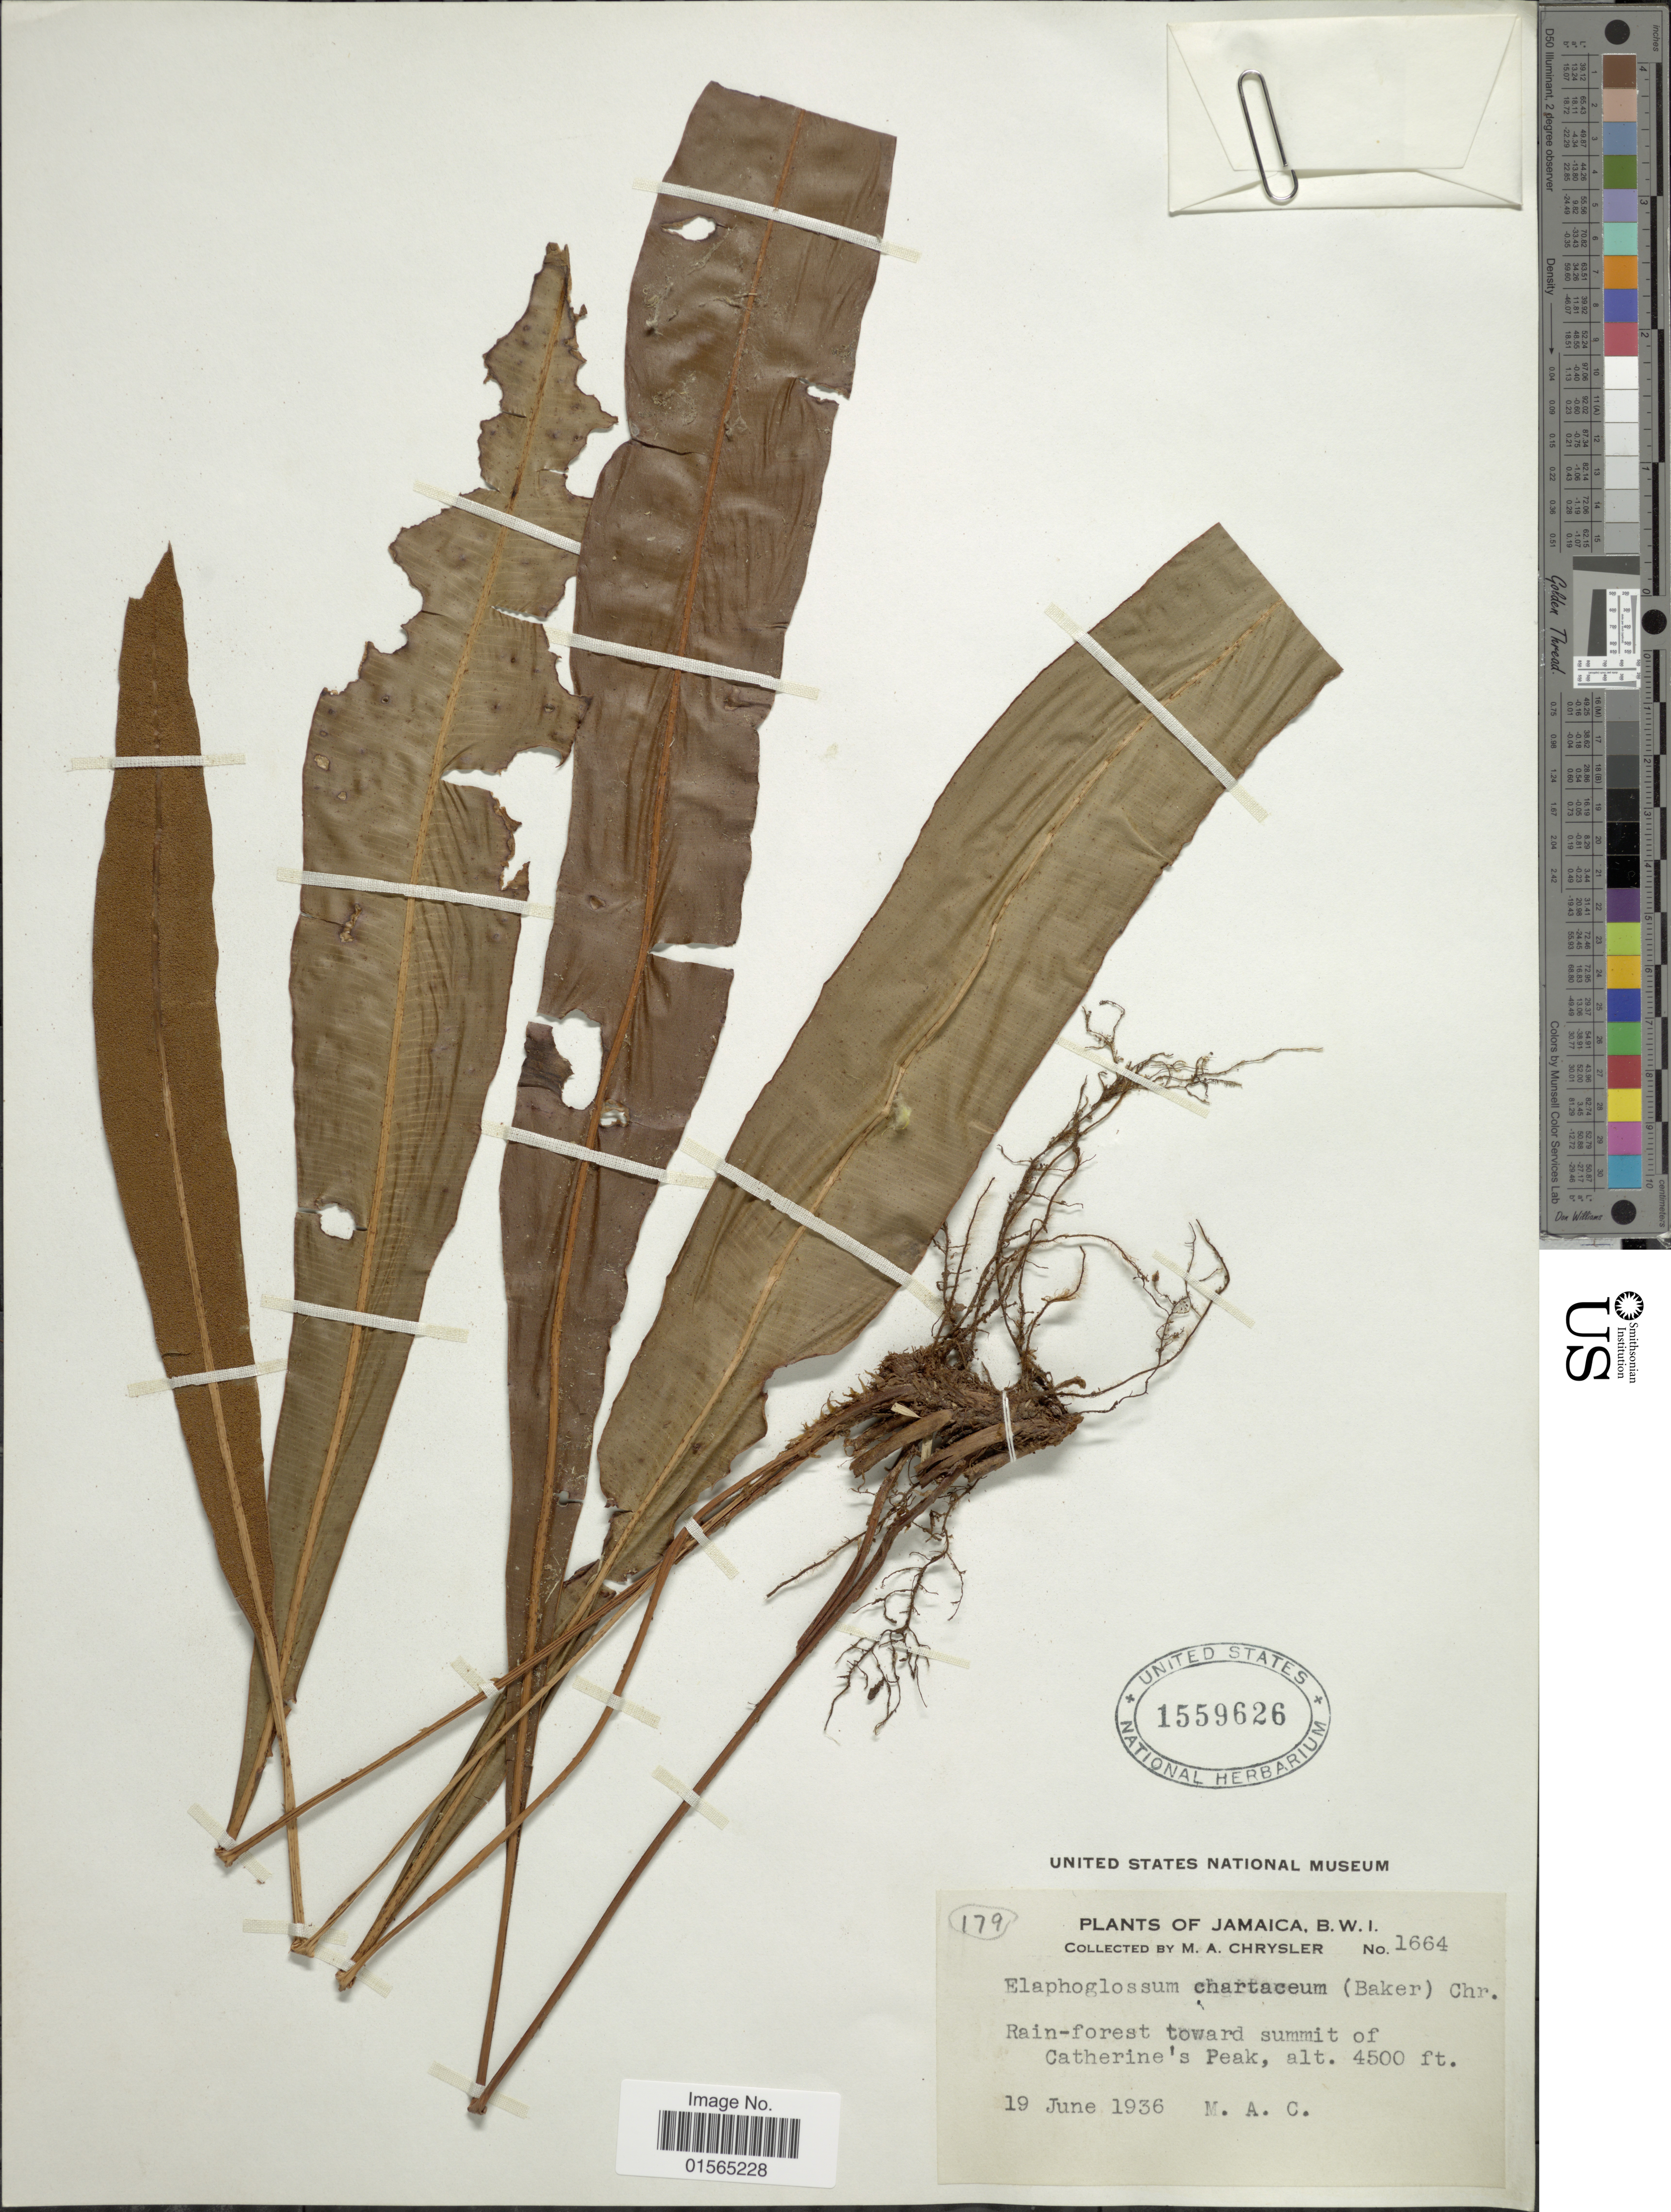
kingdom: Plantae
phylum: Tracheophyta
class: Polypodiopsida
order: Polypodiales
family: Dryopteridaceae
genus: Elaphoglossum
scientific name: Elaphoglossum chartaceum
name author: (Baker ex Jenman) C. Chr.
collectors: M. A. Chrysler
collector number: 1664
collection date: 1936-06-19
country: Jamaica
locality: B. W. I, Rain forest toward summit of Catherine's Peak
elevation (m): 1372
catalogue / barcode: US 1559626